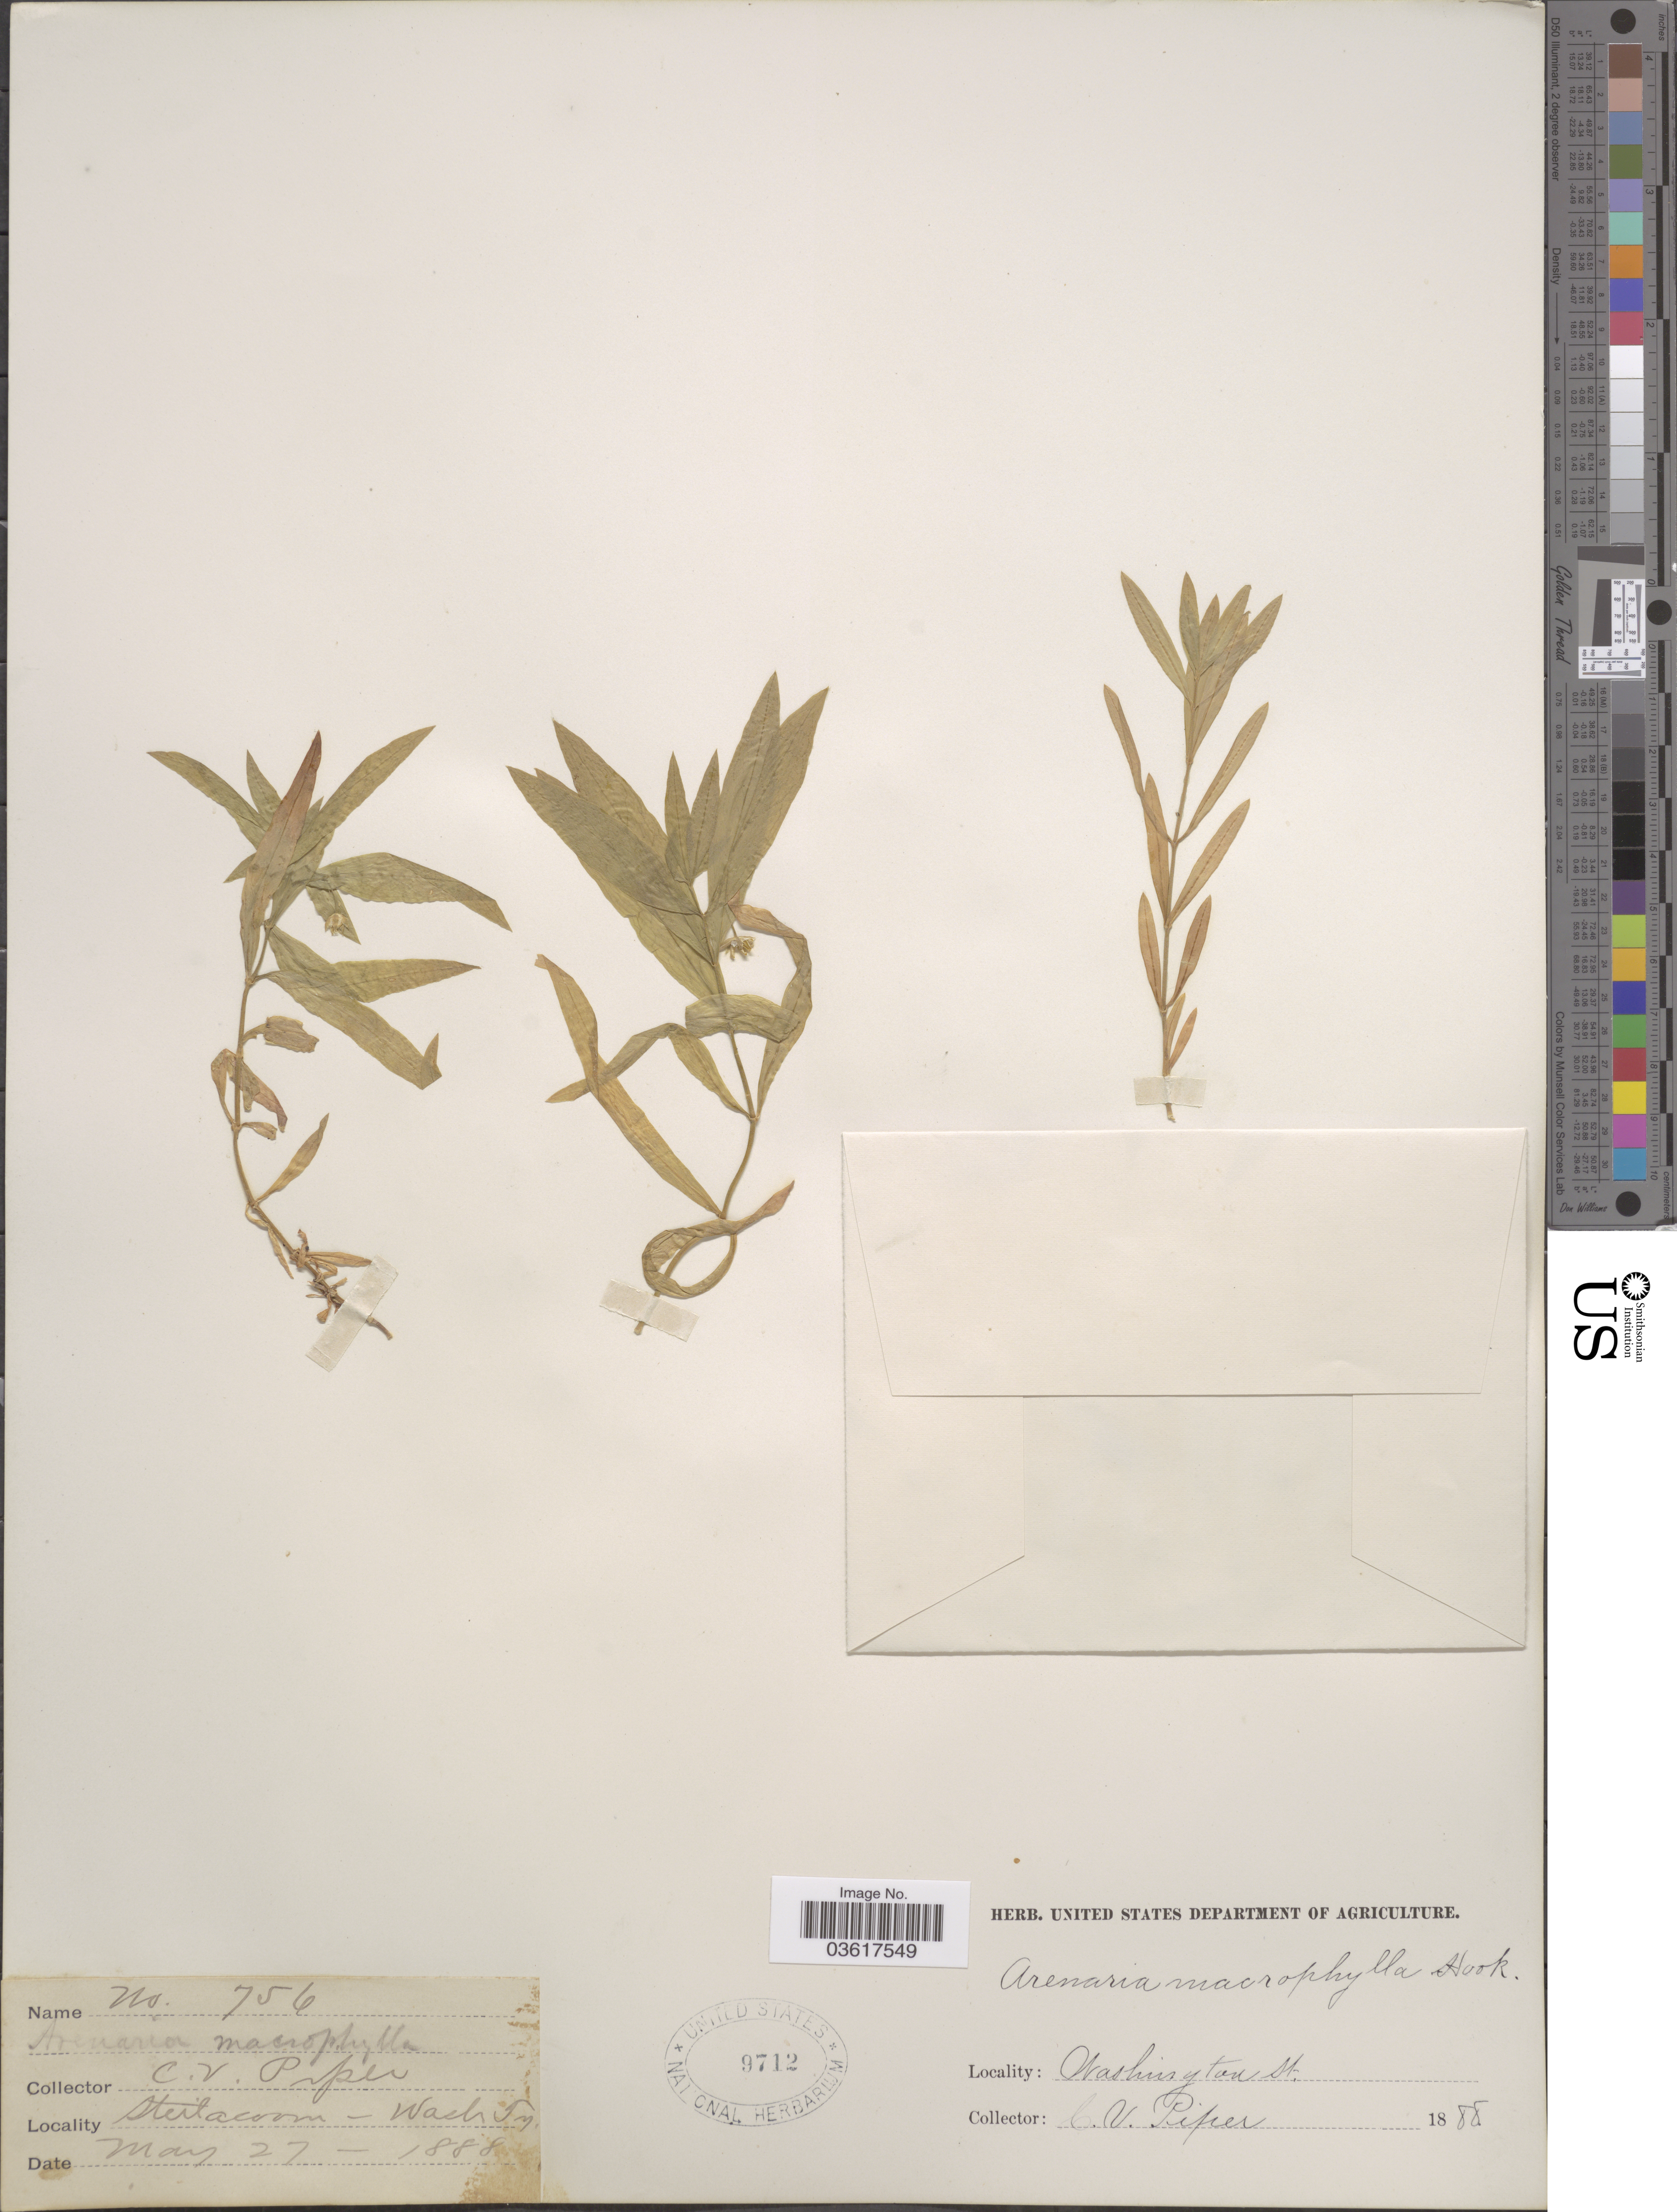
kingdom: Plantae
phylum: Tracheophyta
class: Magnoliopsida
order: Caryophyllales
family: Caryophyllaceae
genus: Moehringia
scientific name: Moehringia macrophylla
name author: (Hook.) Fenzl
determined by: Strong, Mark T., (BOT), Smithsonian Institution - National Museum of Natural History (UNITED STATES)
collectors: C. V. Piper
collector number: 756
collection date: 1888-05-27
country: United States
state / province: Washington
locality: Steilacoom - Wash Ty. Washington St.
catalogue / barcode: US 9712